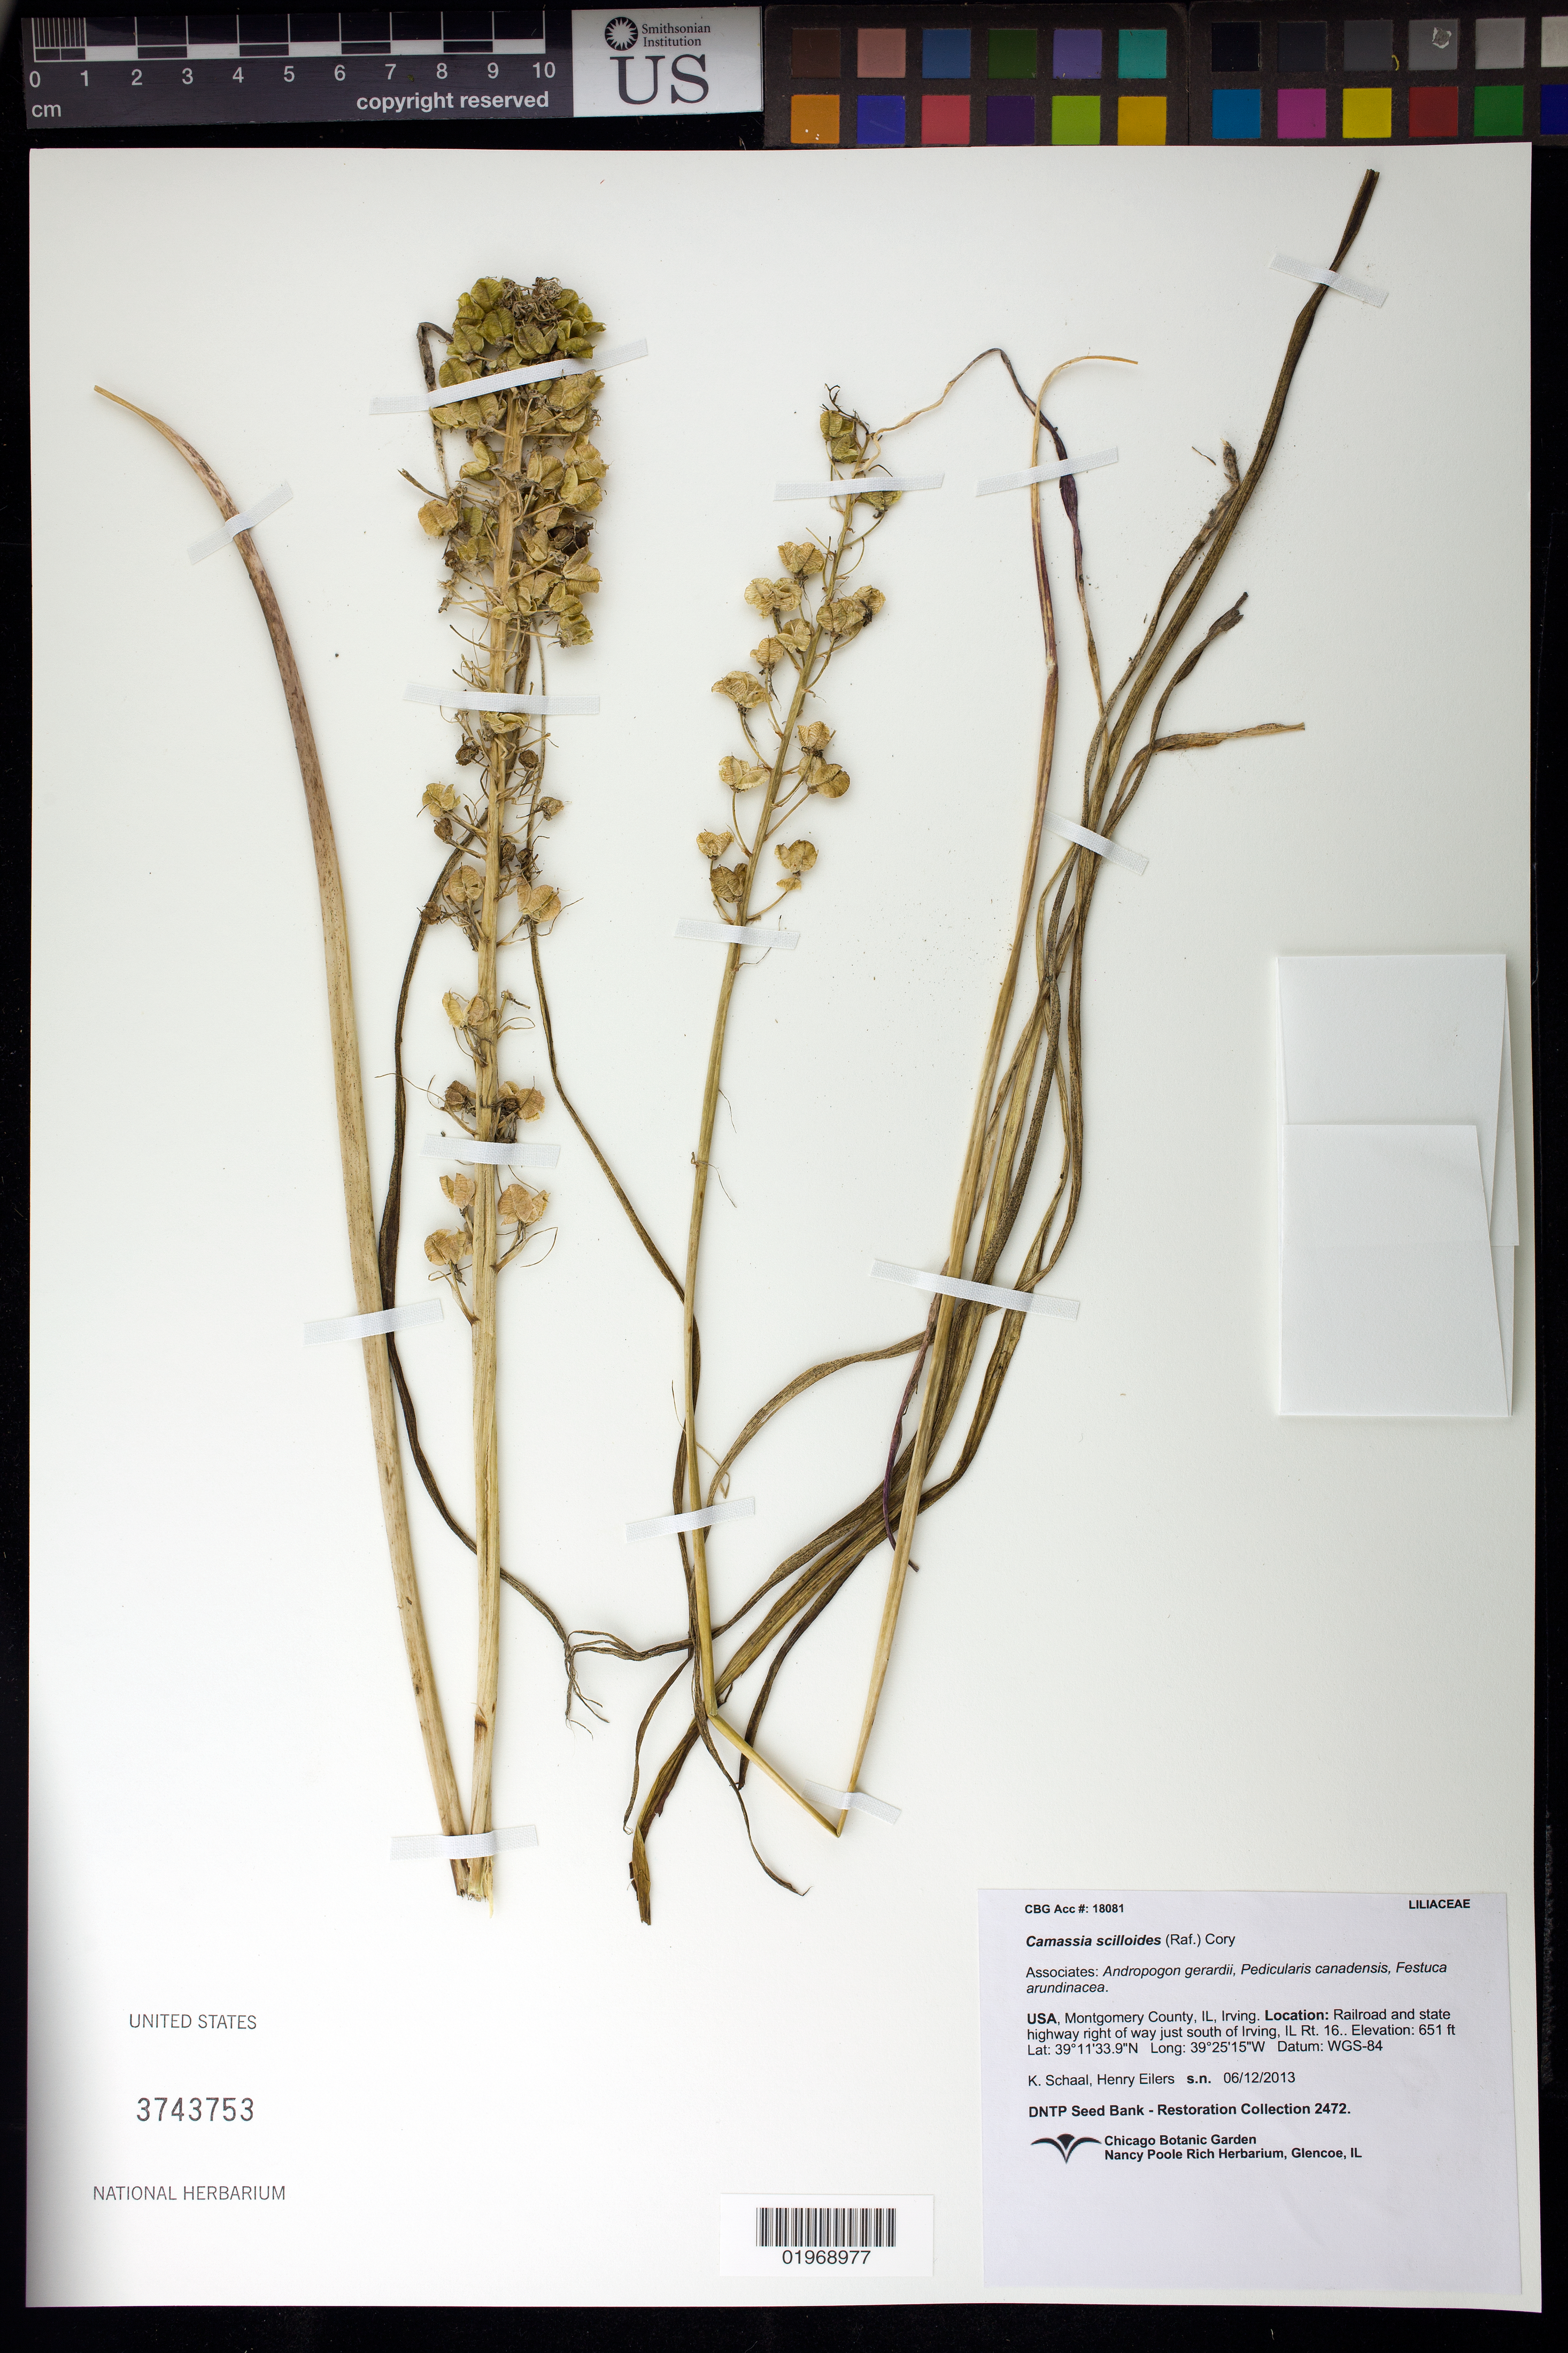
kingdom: Plantae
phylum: Tracheophyta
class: Liliopsida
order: Asparagales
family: Asparagaceae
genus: Camassia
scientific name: Camassia scilloides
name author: (Raf.) Cory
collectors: K. Schaal & H. Eilers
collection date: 2013-06-12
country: United States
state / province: Illinois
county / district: Montgomery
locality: S of Irving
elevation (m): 198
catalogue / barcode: US 3743753